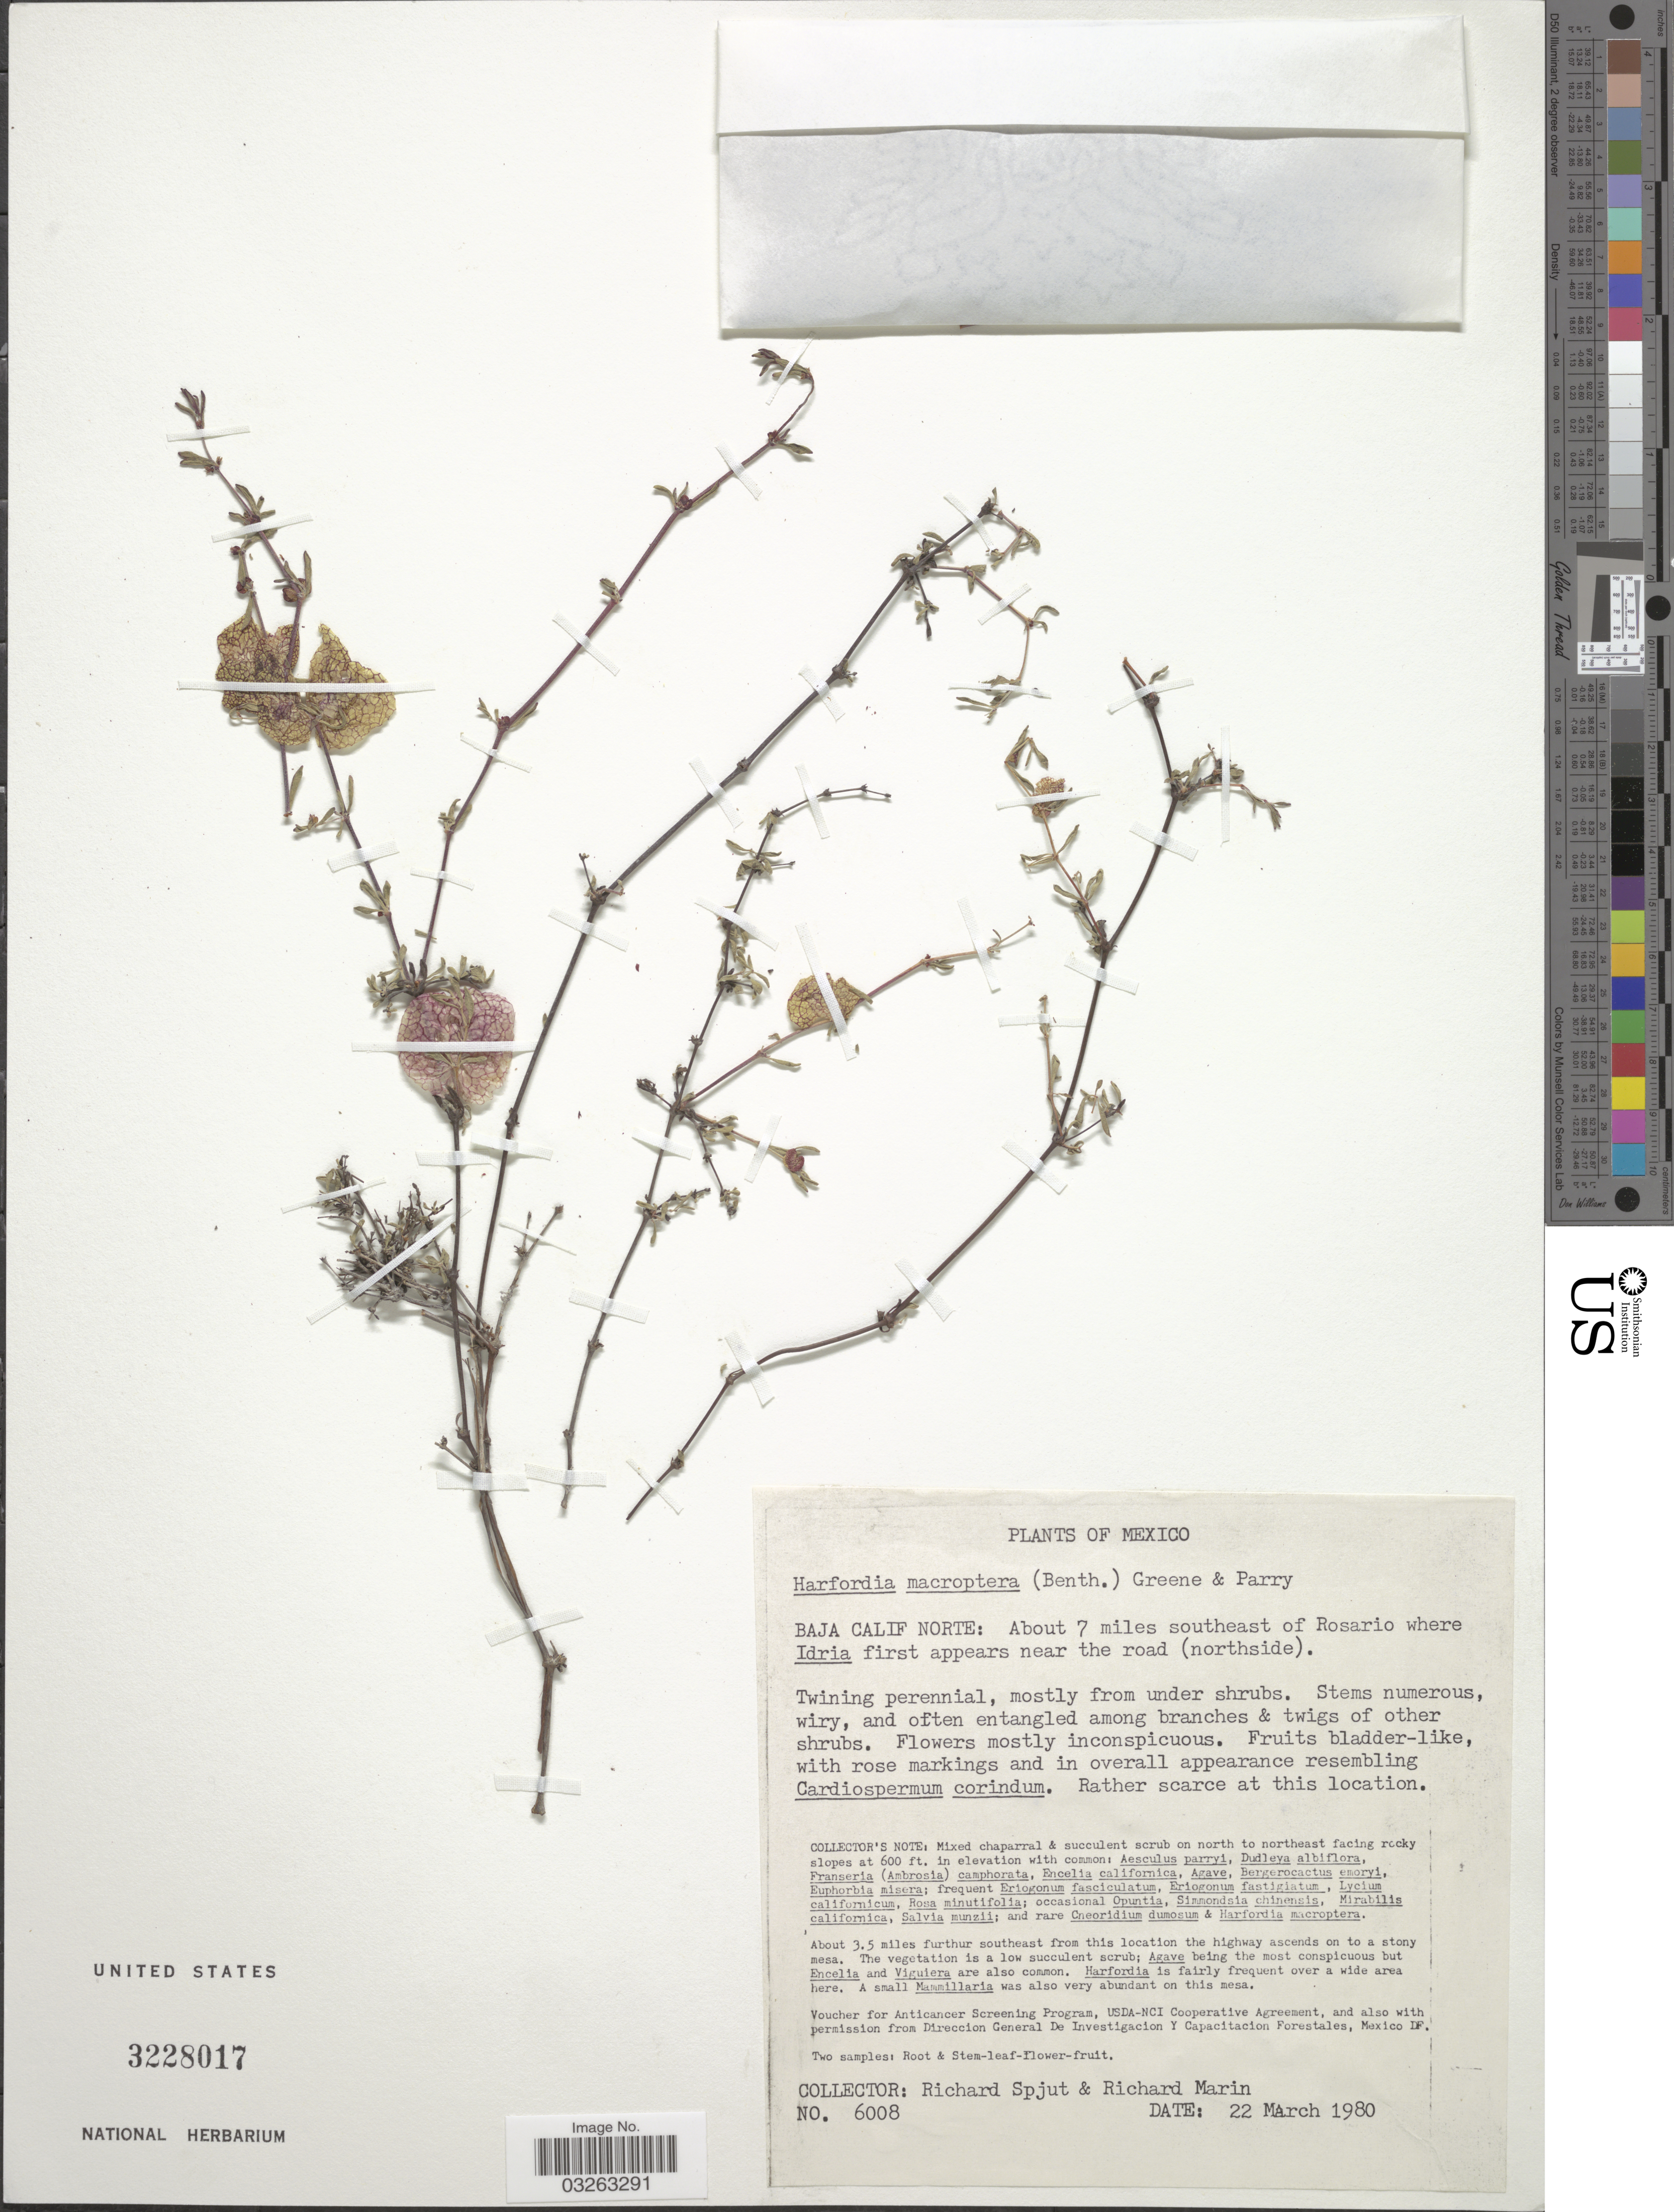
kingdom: Plantae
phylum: Tracheophyta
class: Magnoliopsida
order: Caryophyllales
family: Polygonaceae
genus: Harfordia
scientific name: Harfordia macroptera var. galioides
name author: (Greene) Reveal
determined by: Strong, Mark T., (BOT), Smithsonian Institution - National Museum of Natural History (UNITED STATES)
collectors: R. Spjut & R. Marin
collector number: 6008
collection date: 1980-03-22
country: Mexico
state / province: Baja California Norte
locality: About 7 miles southeast of Rosario where Idria first appears near the road (northside).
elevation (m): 183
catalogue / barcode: US 3228017